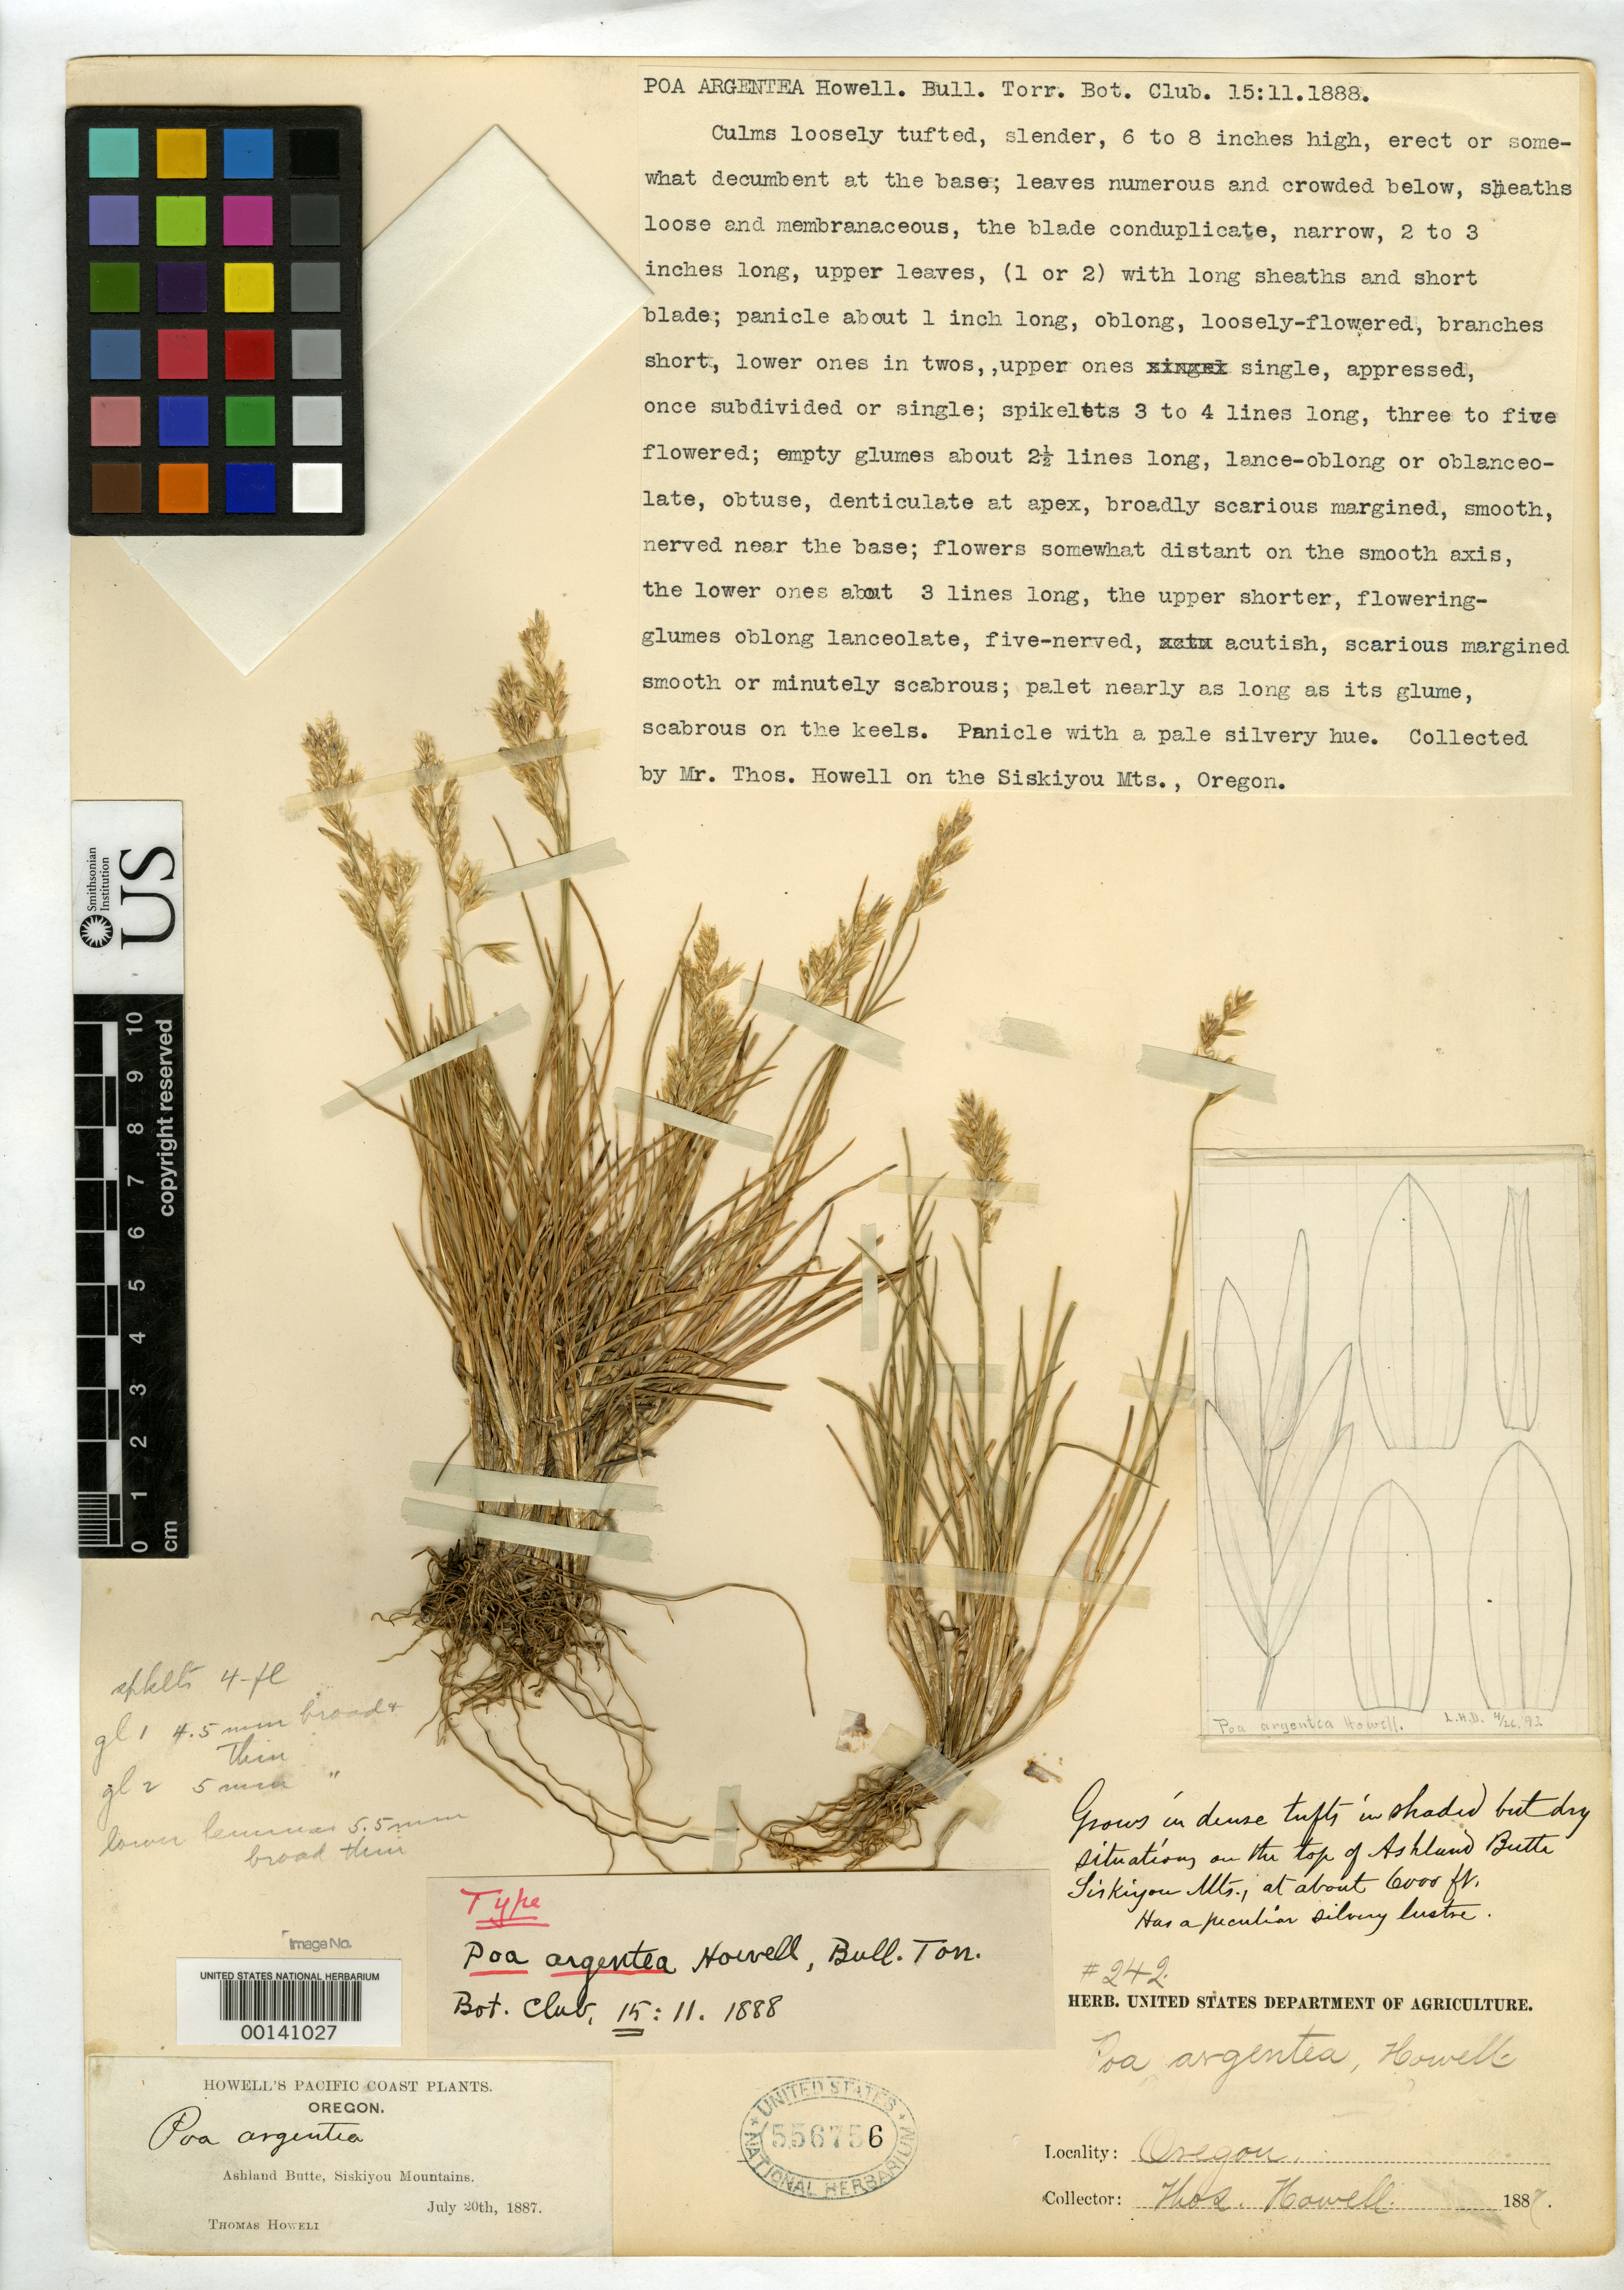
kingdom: Plantae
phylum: Tracheophyta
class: Liliopsida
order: Poales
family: Poaceae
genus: Poa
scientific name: Poa argentea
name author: Howell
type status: Syntype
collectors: T. J. Howell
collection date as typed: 20 Jul 1887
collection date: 1887-07-20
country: United States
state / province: Oregon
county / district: Jackson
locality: Ashland Butte, Siskiyou Mountains.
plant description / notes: Cited 2003 (as isotype) by Soreng et al., Cat. New World Grasses 4: 515 (Contr. U.S. Natl. Herb. 48).; Annotated as "Type" in unknown hand on old annotation label. Lectotype acc. to Soreng (2004) is Howell s.n., 18 July 1887.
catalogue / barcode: US 556756